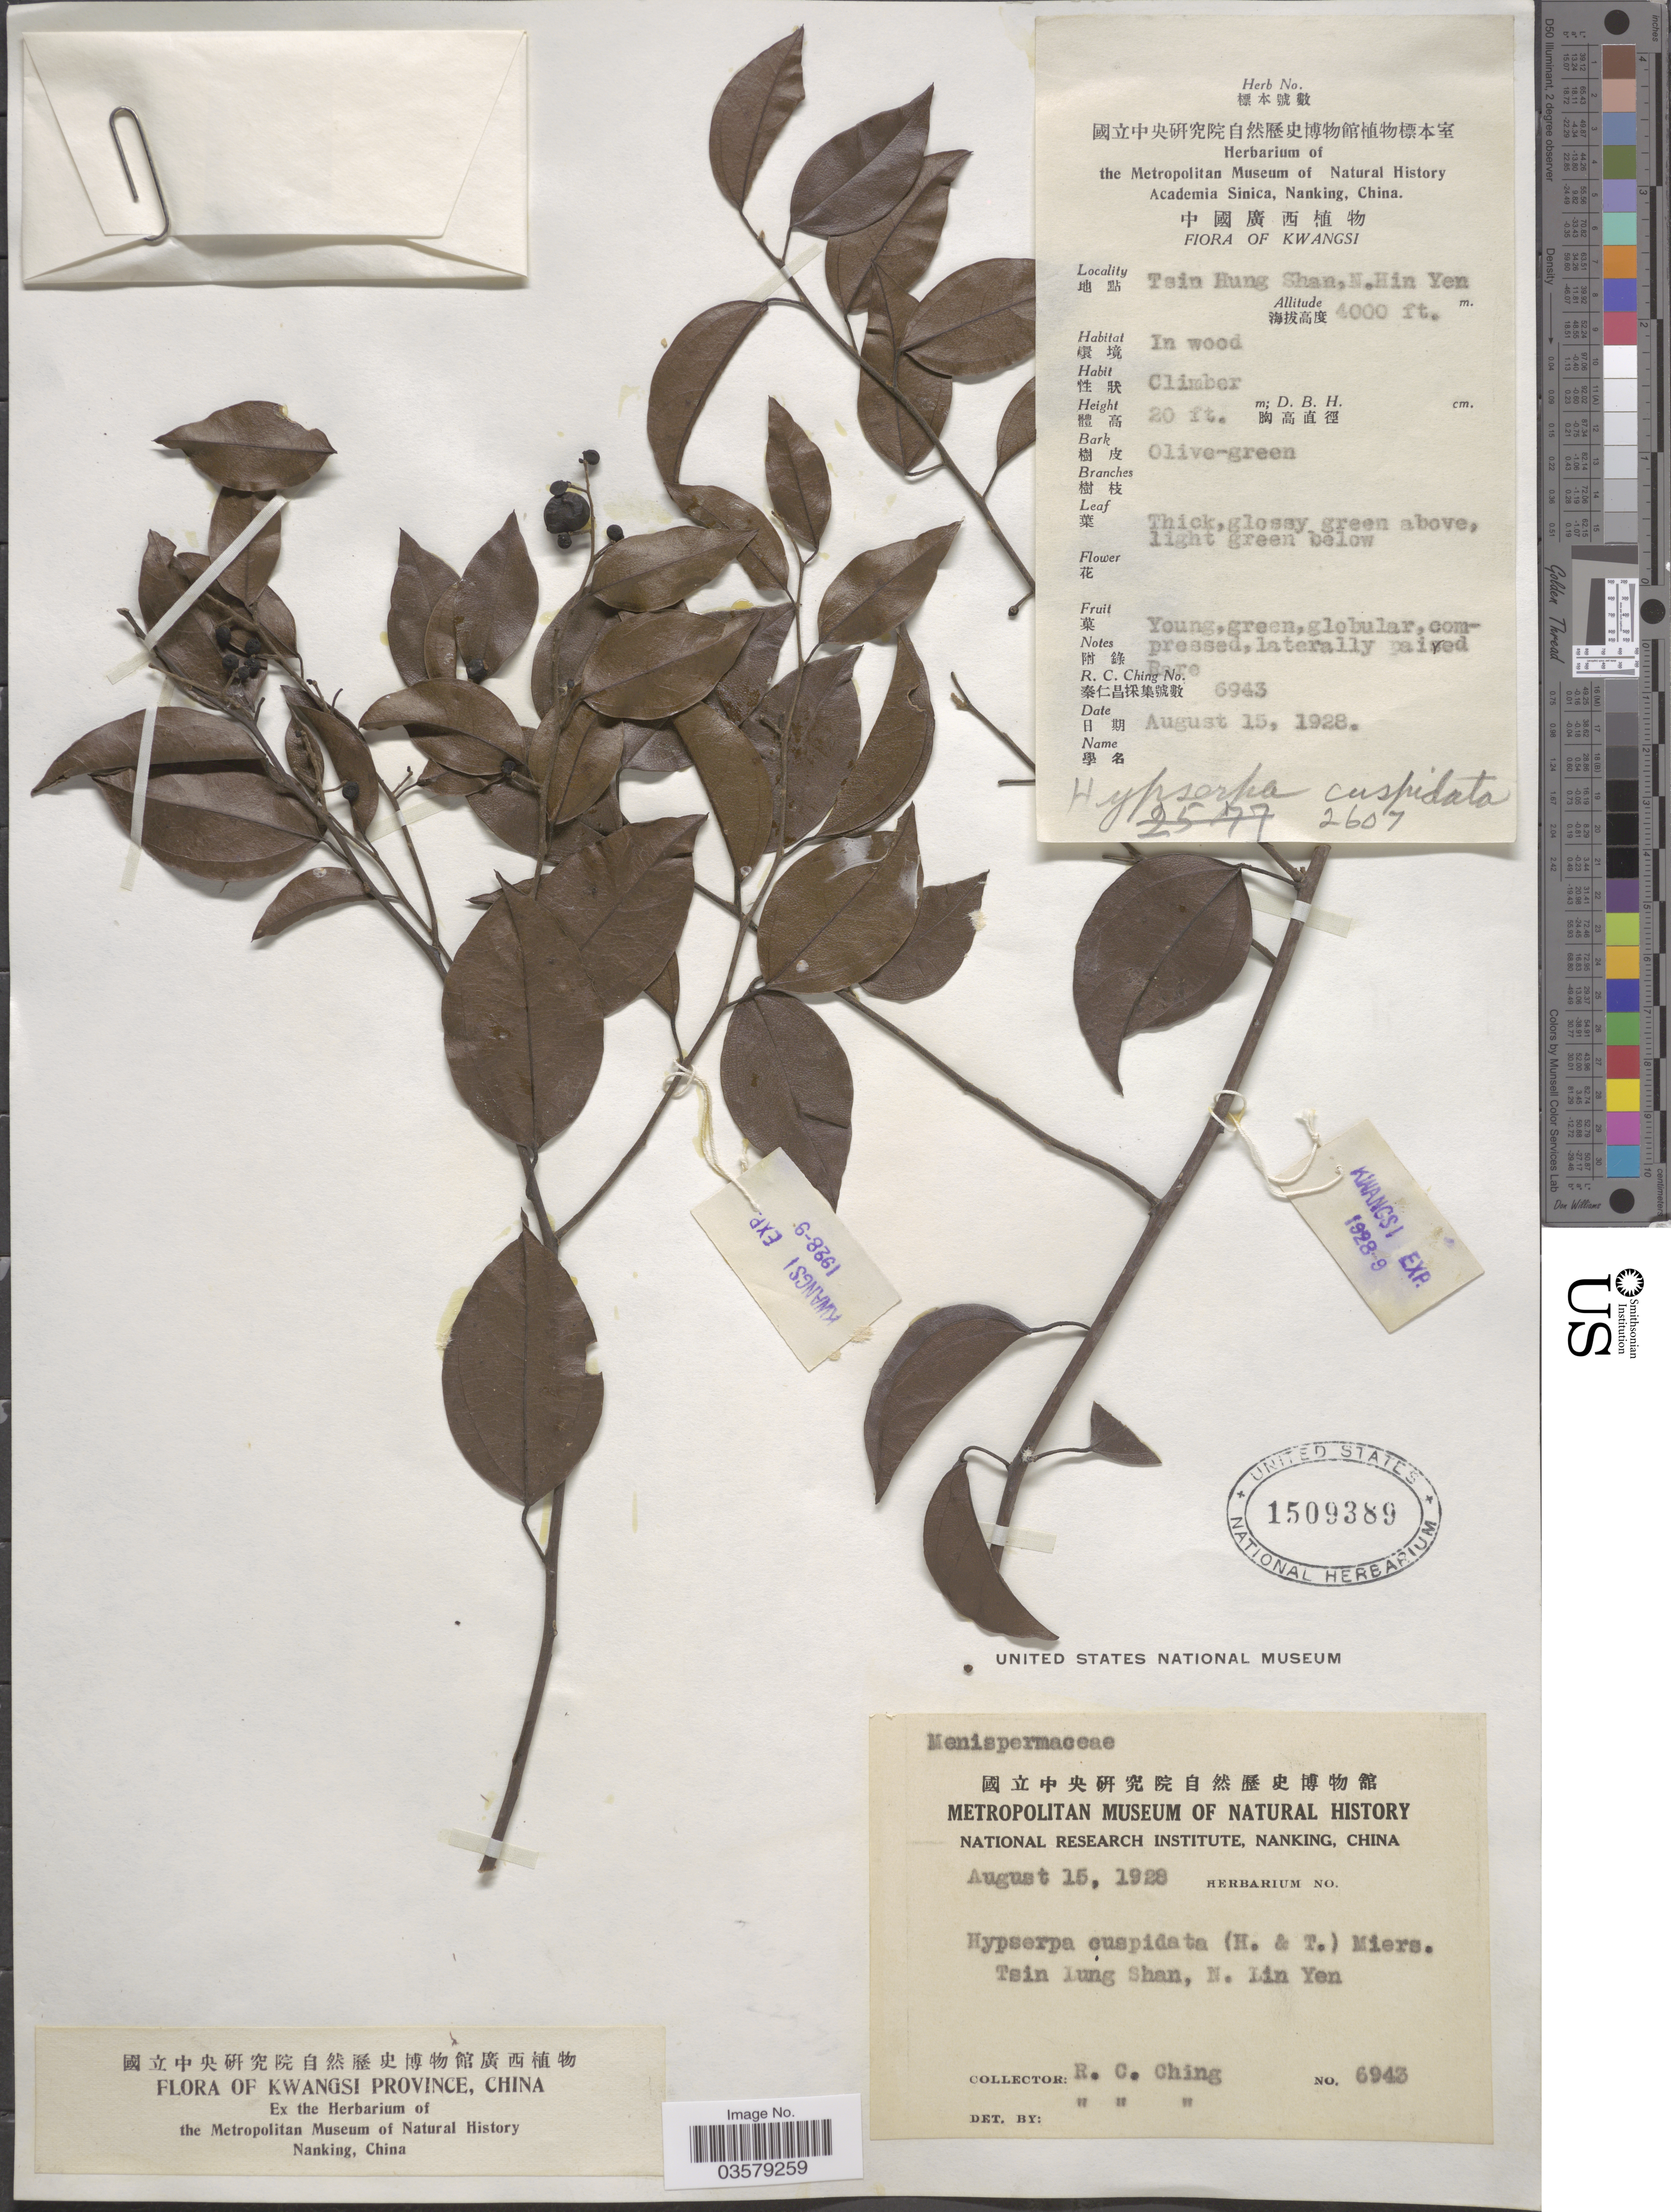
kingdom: Plantae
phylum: Tracheophyta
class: Magnoliopsida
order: Ranunculales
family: Menispermaceae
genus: Hypserpa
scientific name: Hypserpa nitida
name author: Miers ex Benth.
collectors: R. C. Ching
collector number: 6943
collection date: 1928-08-15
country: China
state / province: Guangxi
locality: Kwangsi Province. Tsin Lung Shan, N. Lin Yen.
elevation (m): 1219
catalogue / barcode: US 1509389